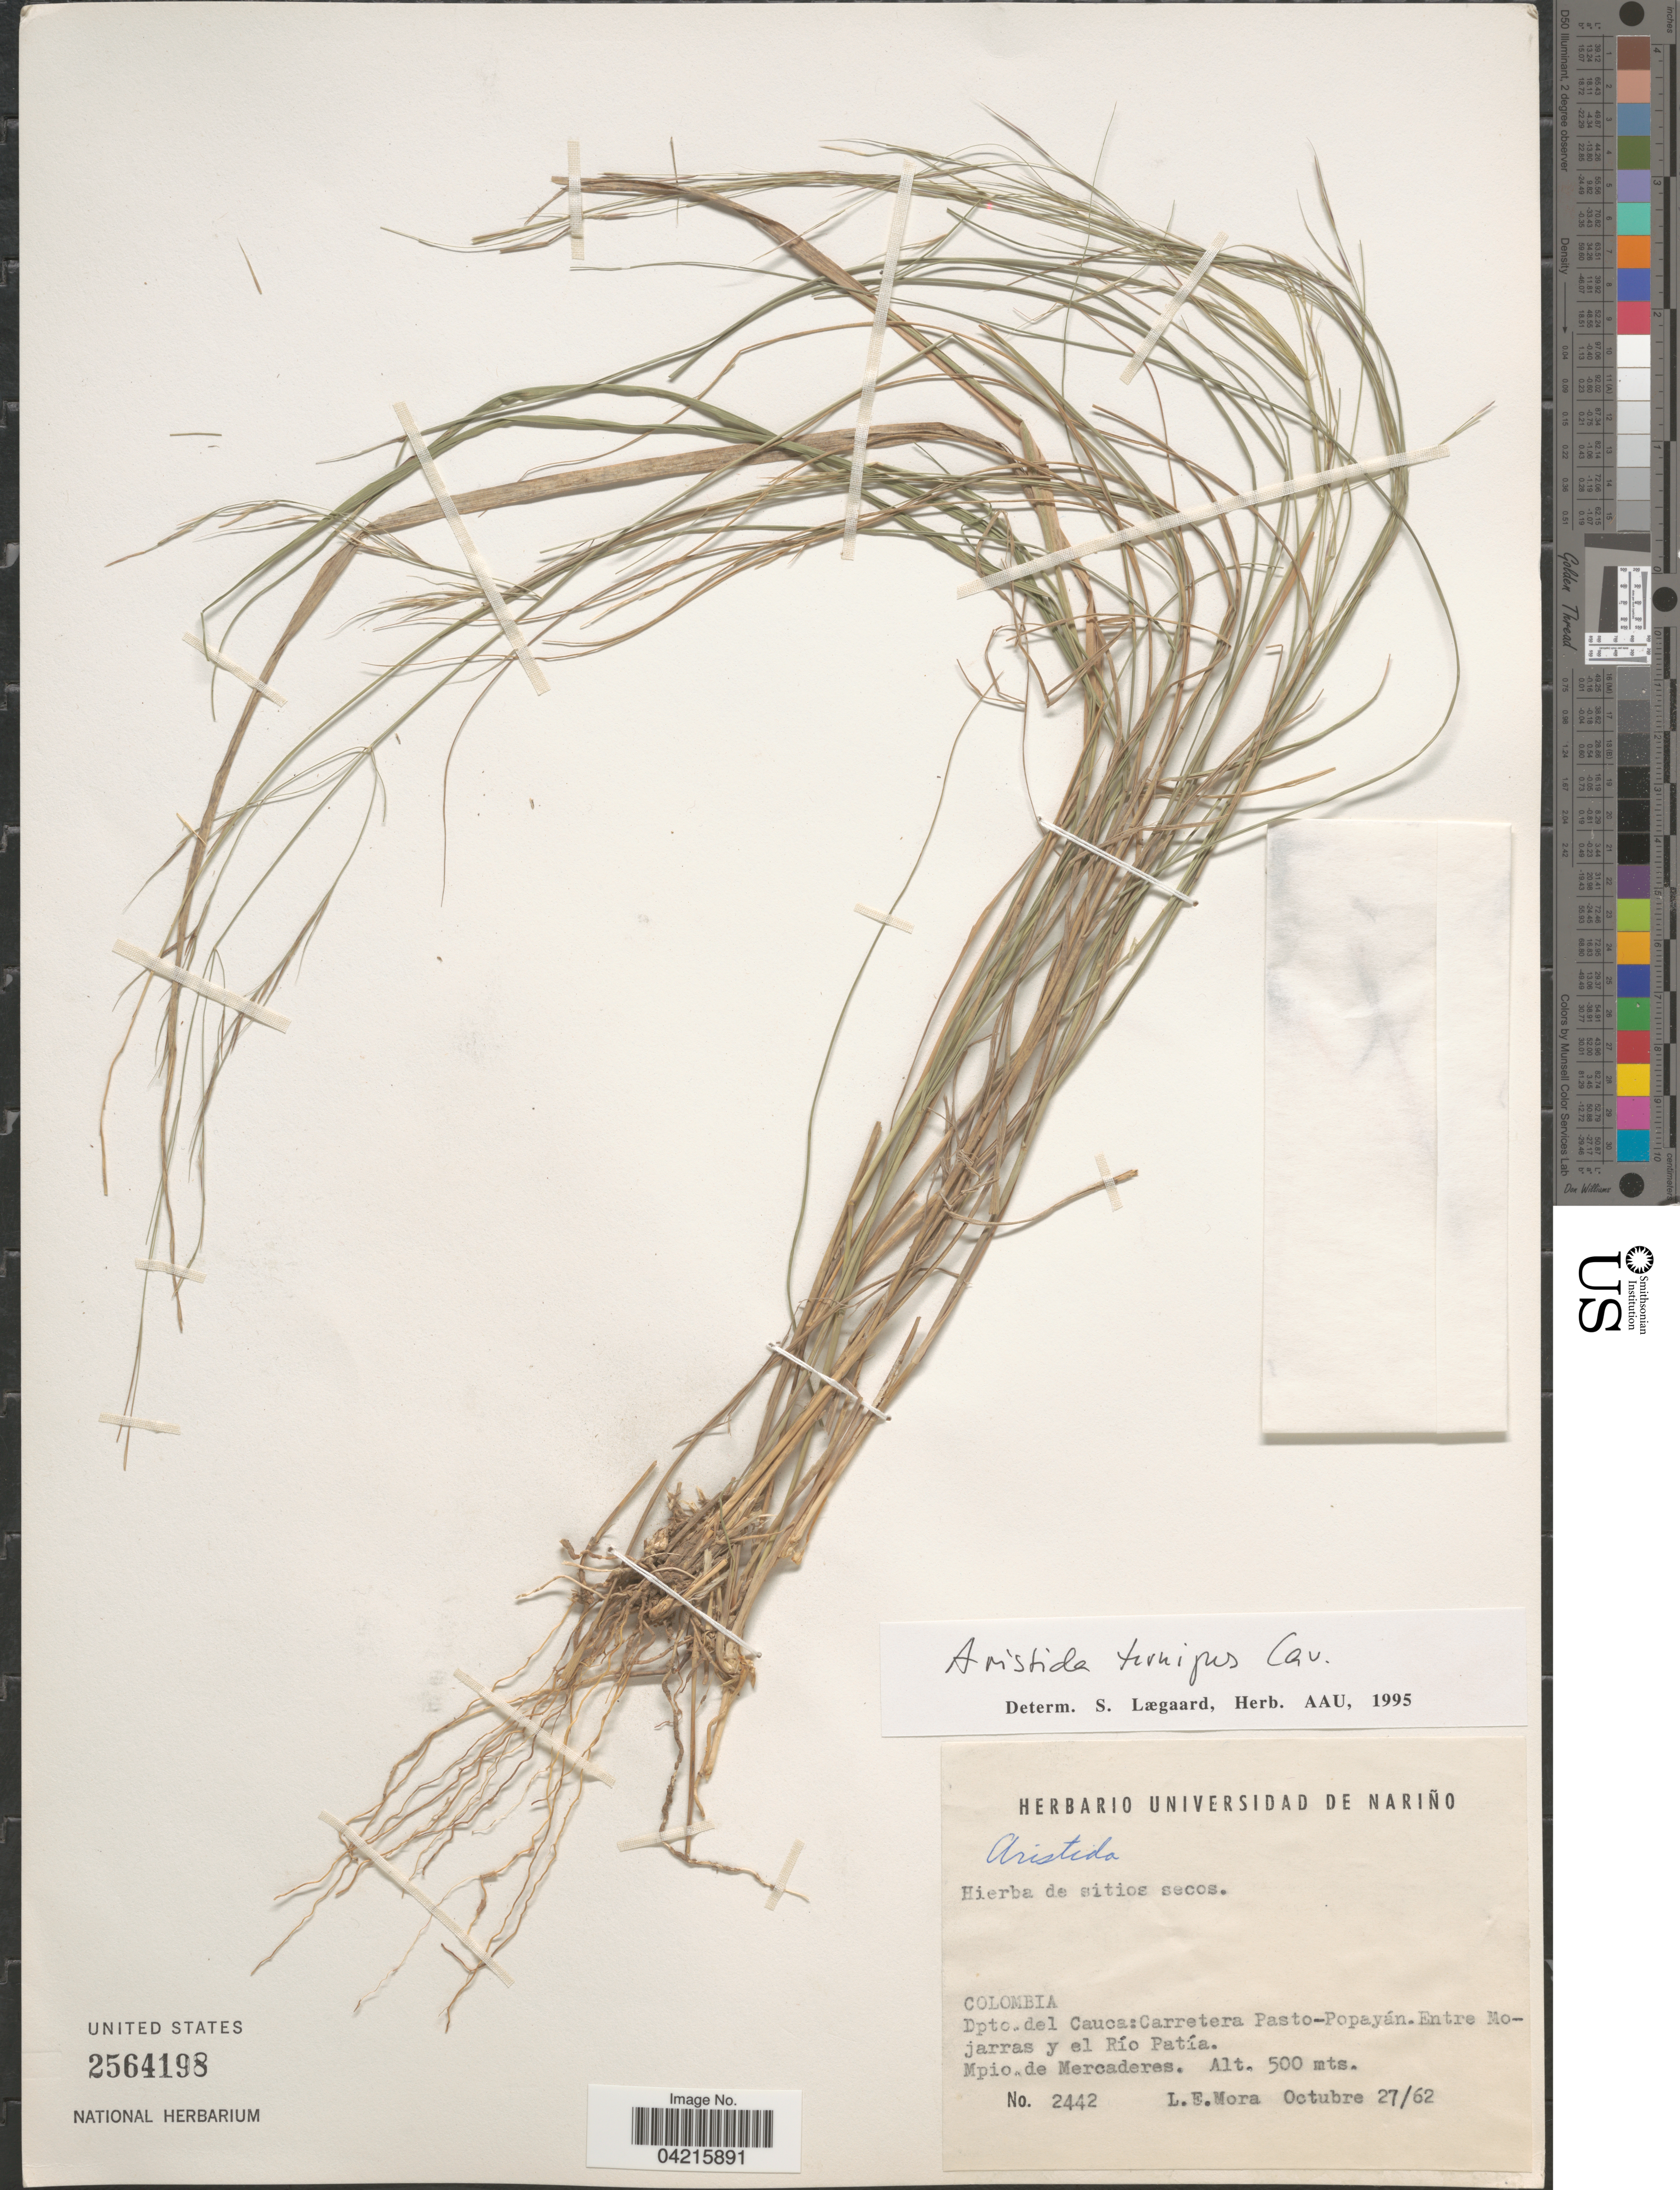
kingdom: Plantae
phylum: Tracheophyta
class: Liliopsida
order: Poales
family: Poaceae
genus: Aristida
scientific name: Aristida ternipes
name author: Cav.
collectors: L. Mora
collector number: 2442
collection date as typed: Transcribed d/m/y: 27/10/62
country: Colombia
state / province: Cauca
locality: Dpto. del Cauca: Carretera Pasto-Popayán. Entre Nojarras y el Río Patiía. Mpio. de Mercaderes.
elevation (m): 500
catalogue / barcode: US 2564198